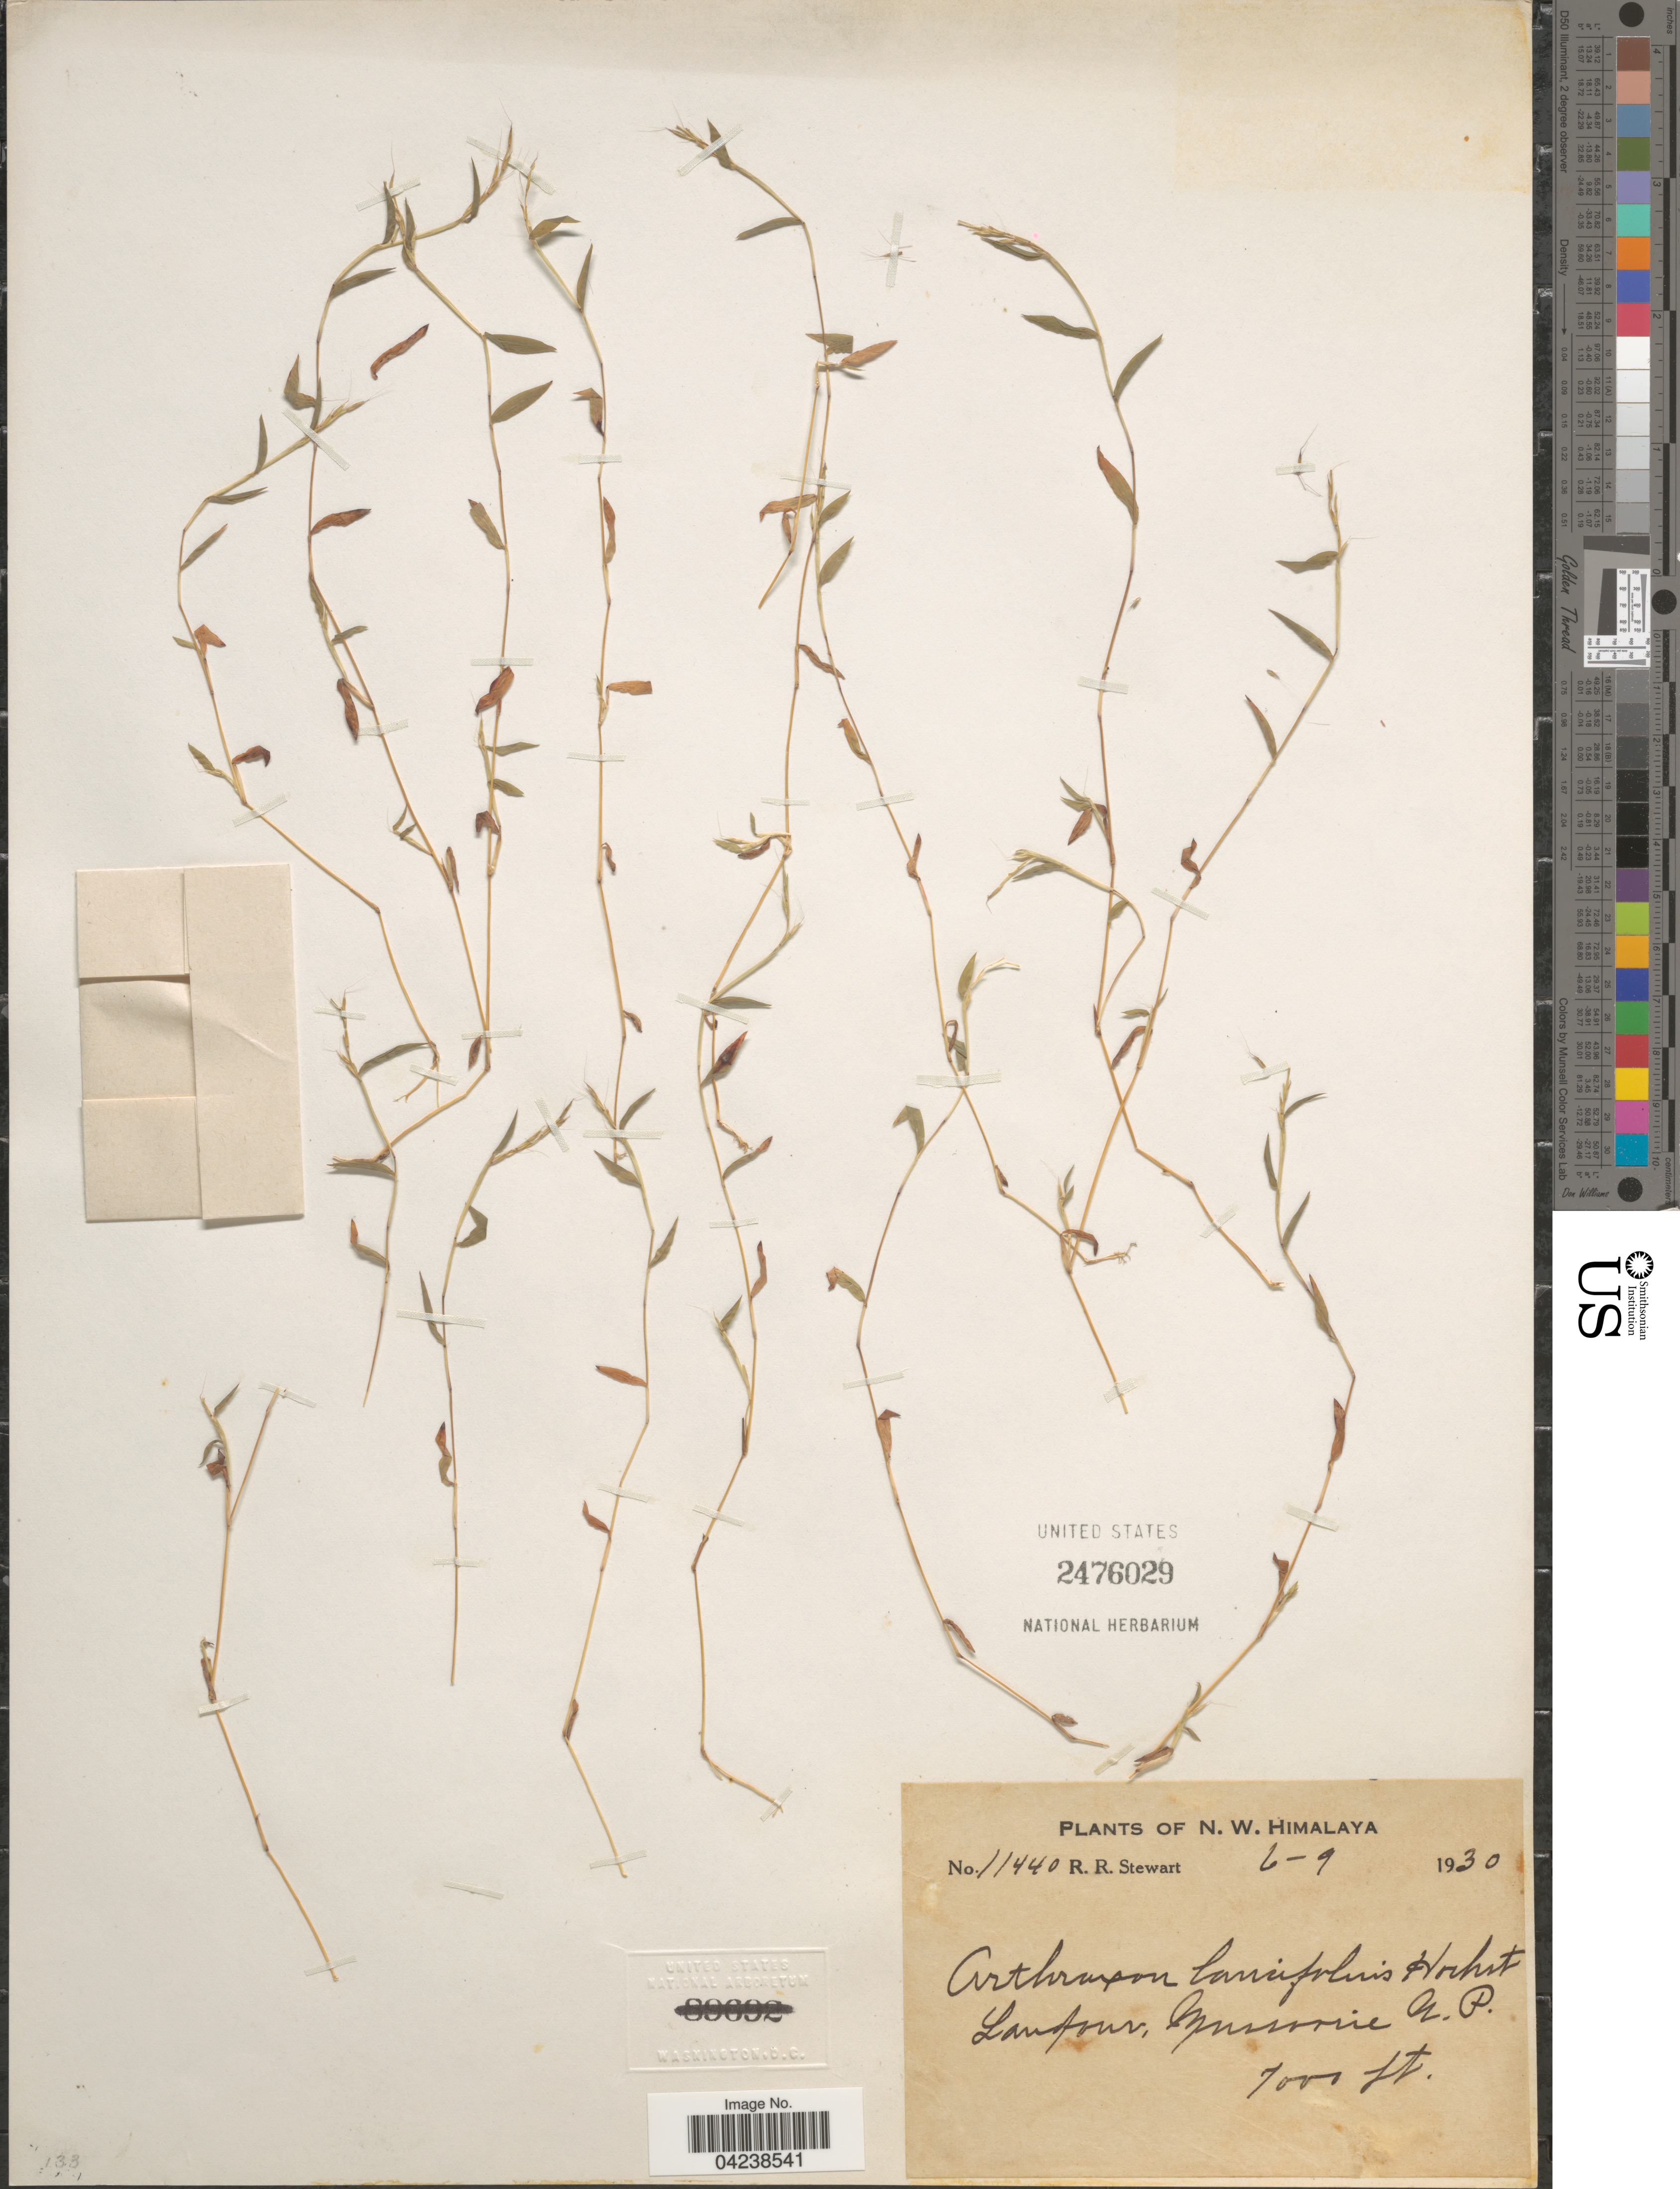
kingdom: Plantae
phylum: Tracheophyta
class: Liliopsida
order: Poales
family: Poaceae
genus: Arthraxon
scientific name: Arthraxon lancifolius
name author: (Trin.) Hochst.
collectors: R. Stewart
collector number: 11440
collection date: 1930-09-06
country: India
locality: N. W. Himalaya. Landour, Mussourie U. P.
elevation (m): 2134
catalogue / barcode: US 2476029